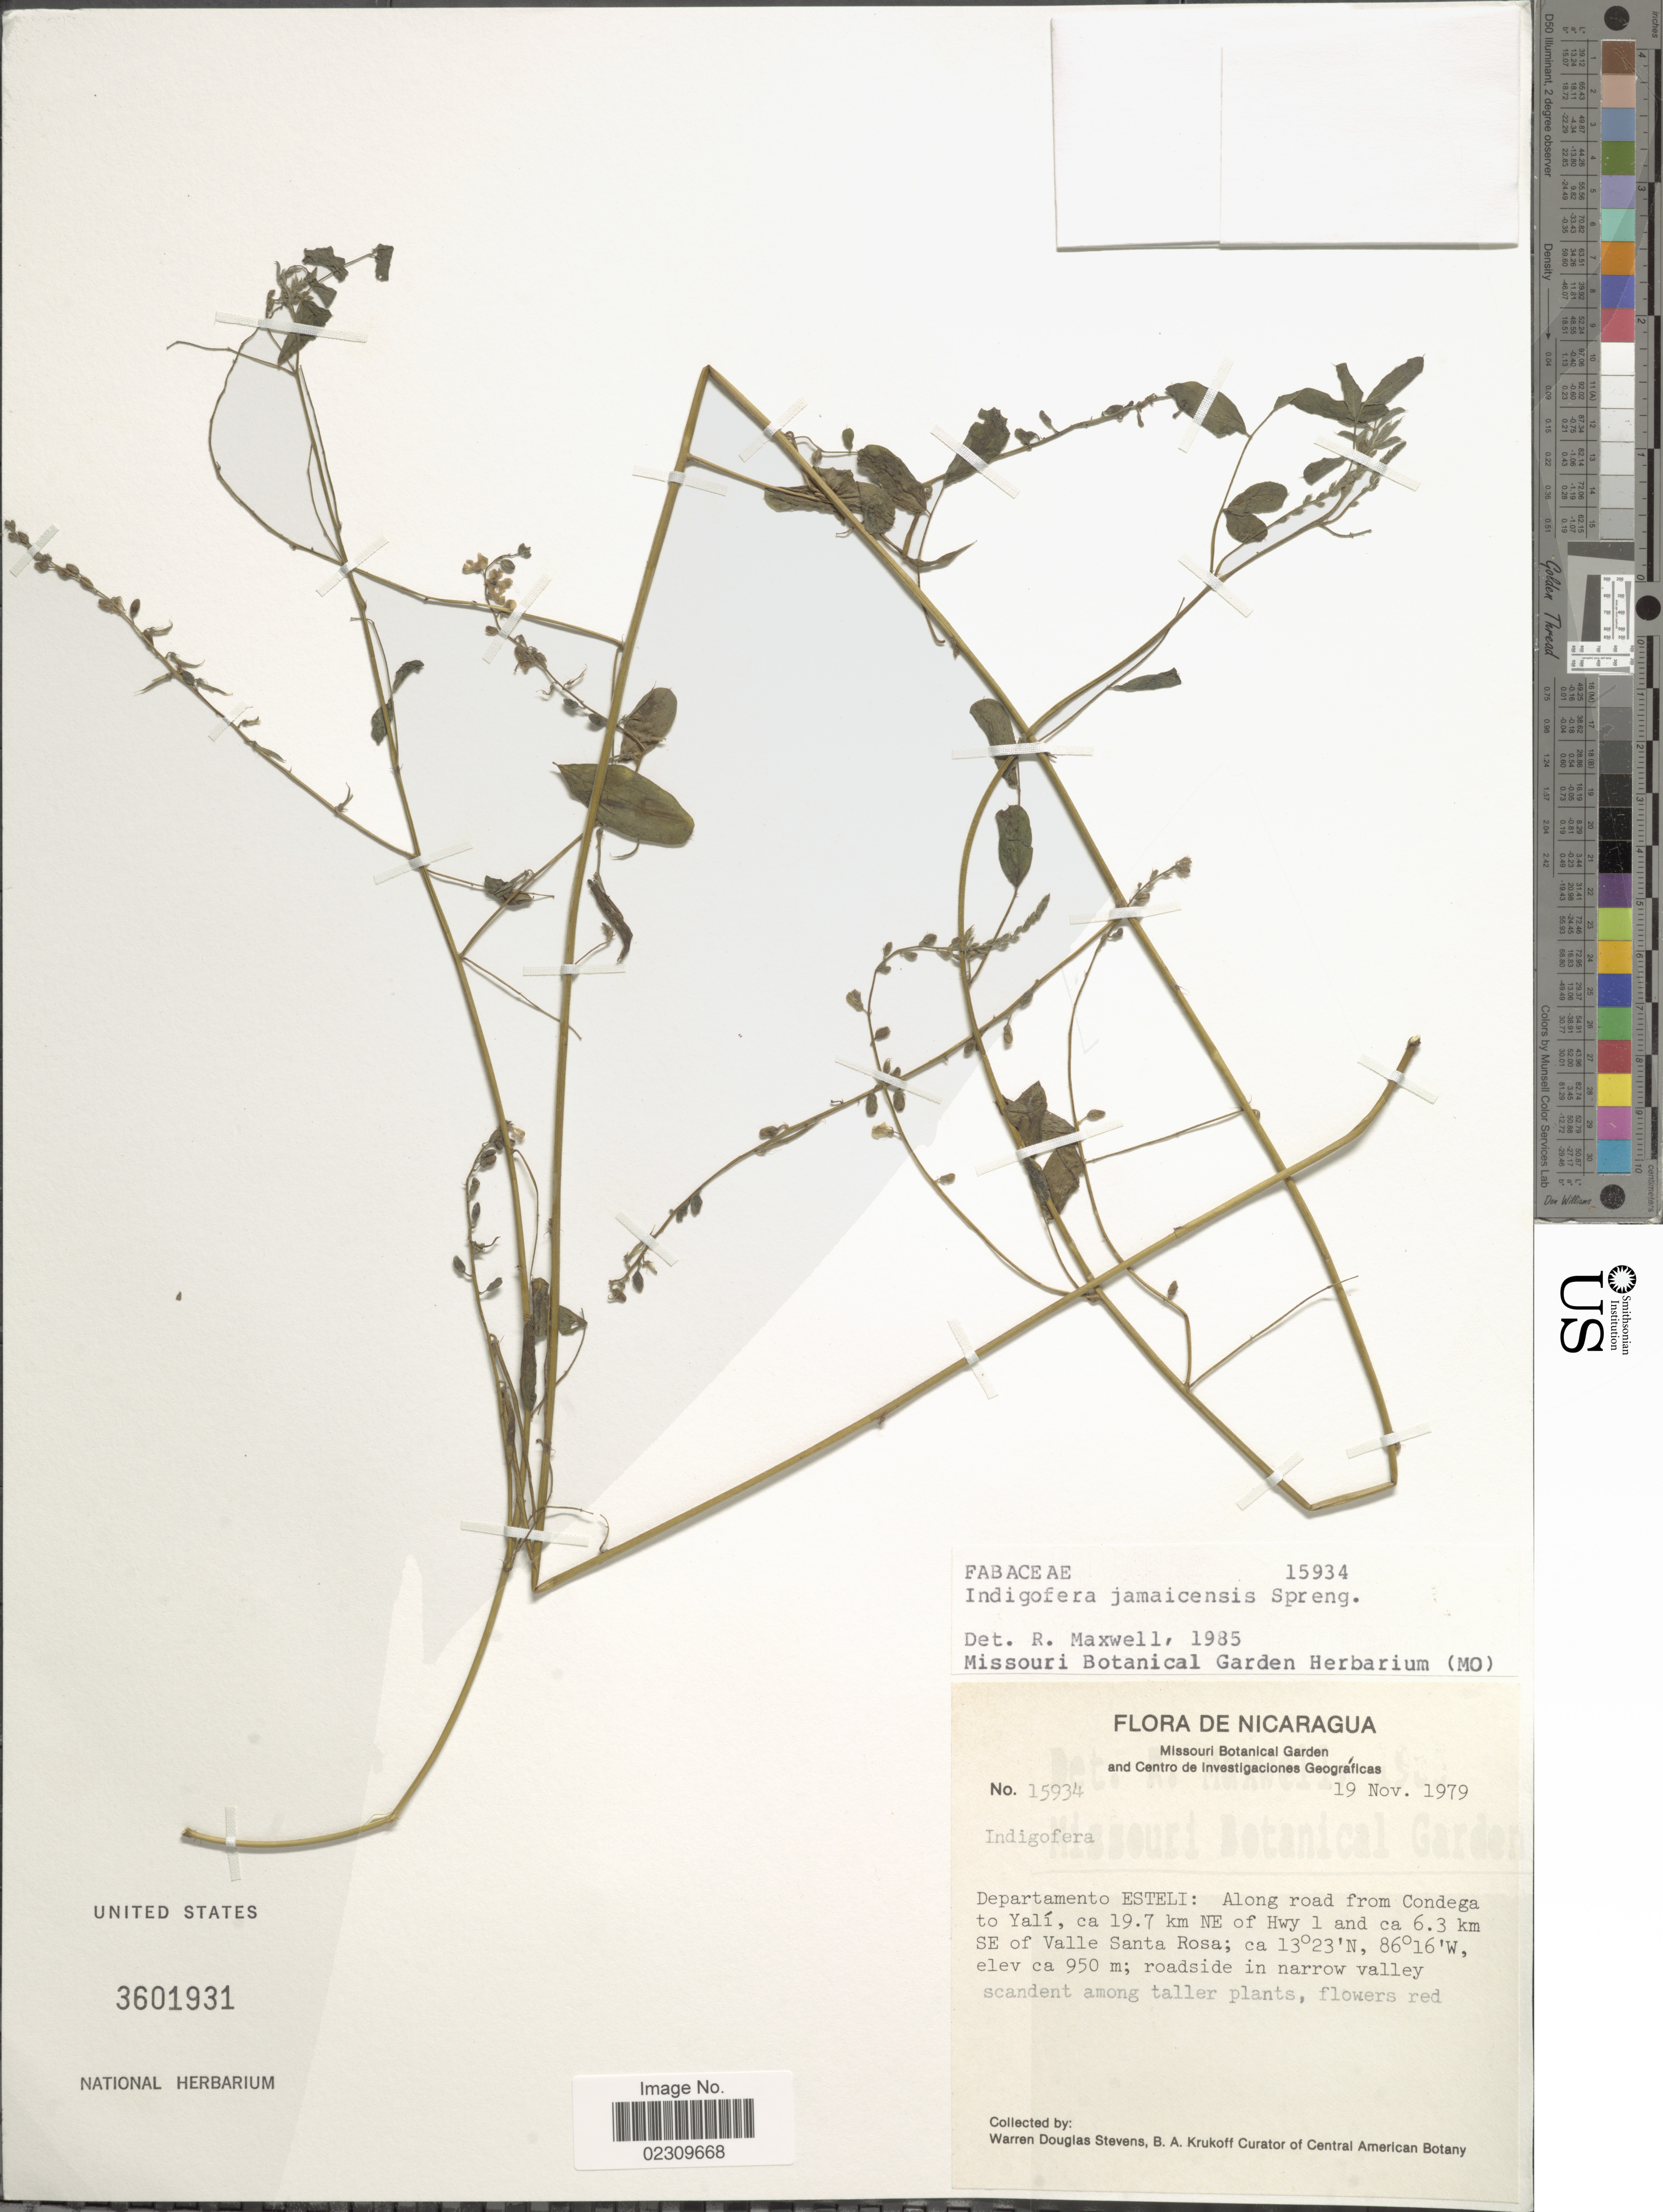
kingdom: Plantae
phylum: Tracheophyta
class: Magnoliopsida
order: Fabales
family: Fabaceae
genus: Indigofera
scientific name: Indigofera jamaicensis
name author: Spreng.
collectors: W. D. Stevens & B. A. Krukoff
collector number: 15934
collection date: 1979-11-19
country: Nicaragua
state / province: Esteli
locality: Departamento Esteli: Along road from Condega to Yalí, ca. 19.7 km NE of Hwy 1 and ca. 6.3 km SE of Valle Santa Rosa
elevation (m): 950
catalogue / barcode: US 3601931